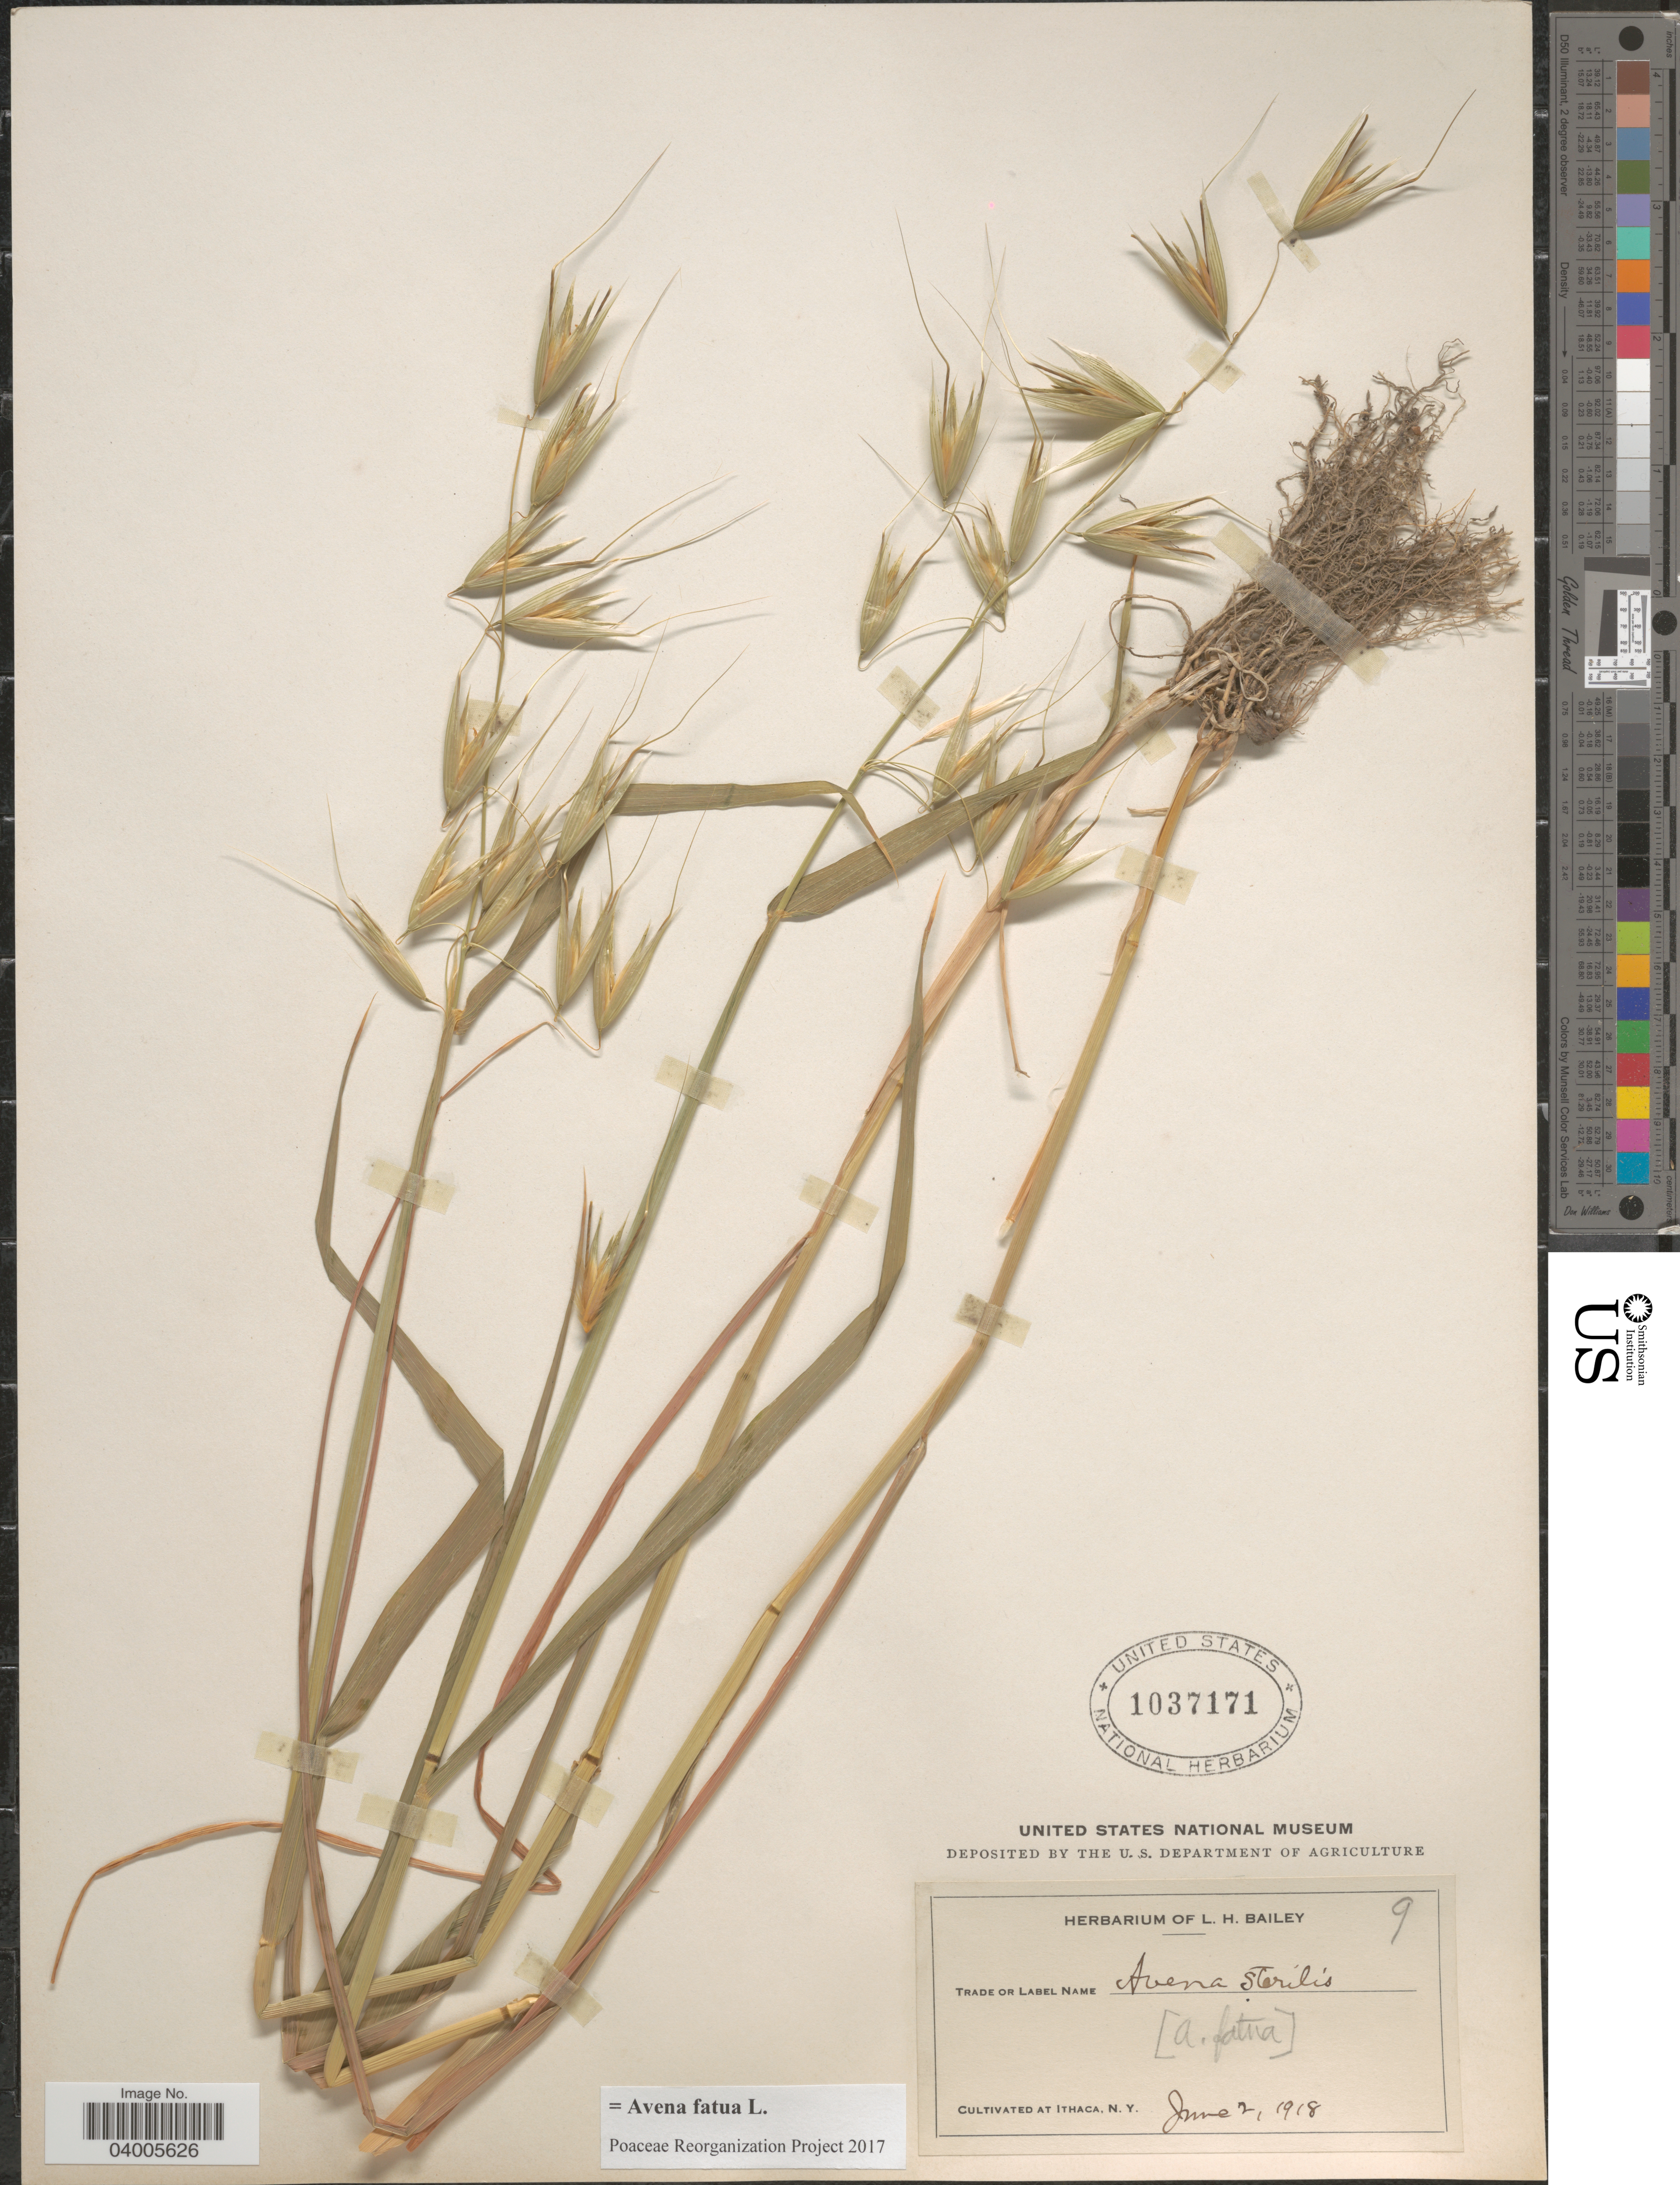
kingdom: Plantae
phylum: Tracheophyta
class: Liliopsida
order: Poales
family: Poaceae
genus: Avena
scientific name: Avena fatua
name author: L.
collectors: ex Herb. L.H. Bailey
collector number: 9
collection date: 1918-06-02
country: United States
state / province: New York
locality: At Ithaca.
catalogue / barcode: US 1037171